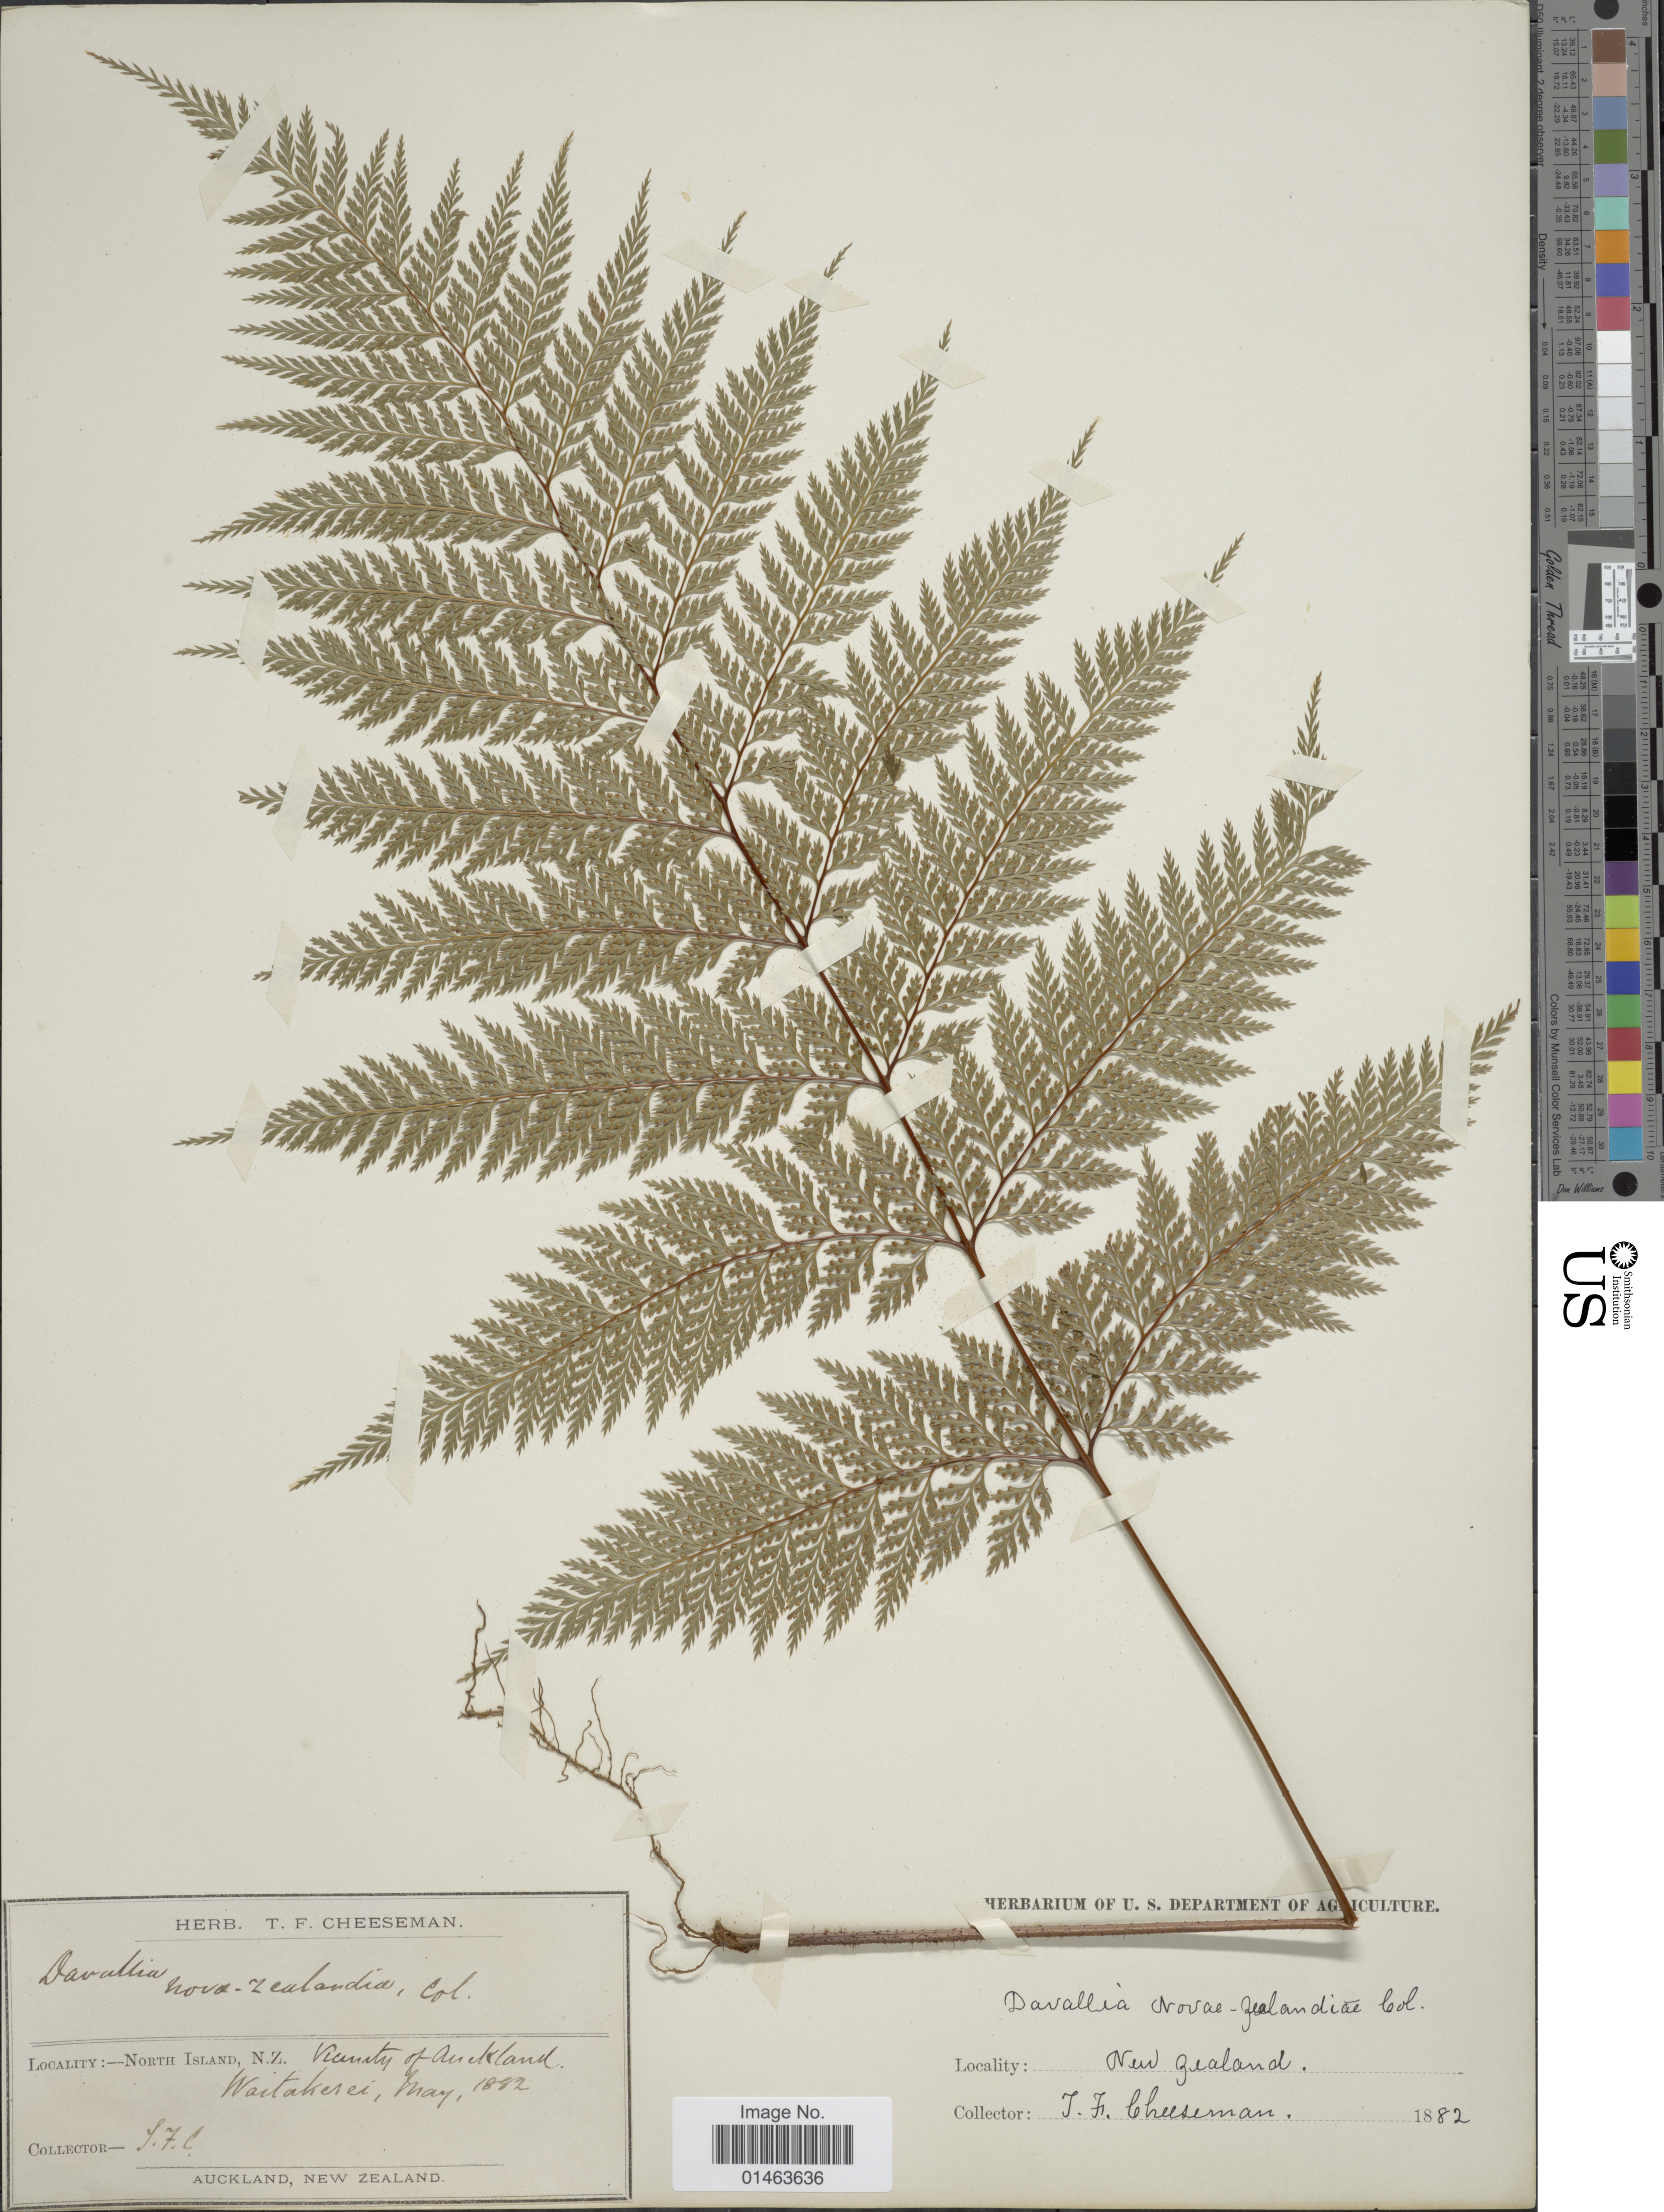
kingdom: Plantae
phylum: Tracheophyta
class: Polypodiopsida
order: Polypodiales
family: Dennstaedtiaceae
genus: Leptolepia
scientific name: Leptolepia novae-zelandiae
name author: (Colenso) Mett. ex Diels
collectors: T. F. Cheeseman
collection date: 1882-05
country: New Zealand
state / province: Auckland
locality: New Zeeland. Auckland, North Island, N.Z. Vicinity of Queensland, Waitakerei.